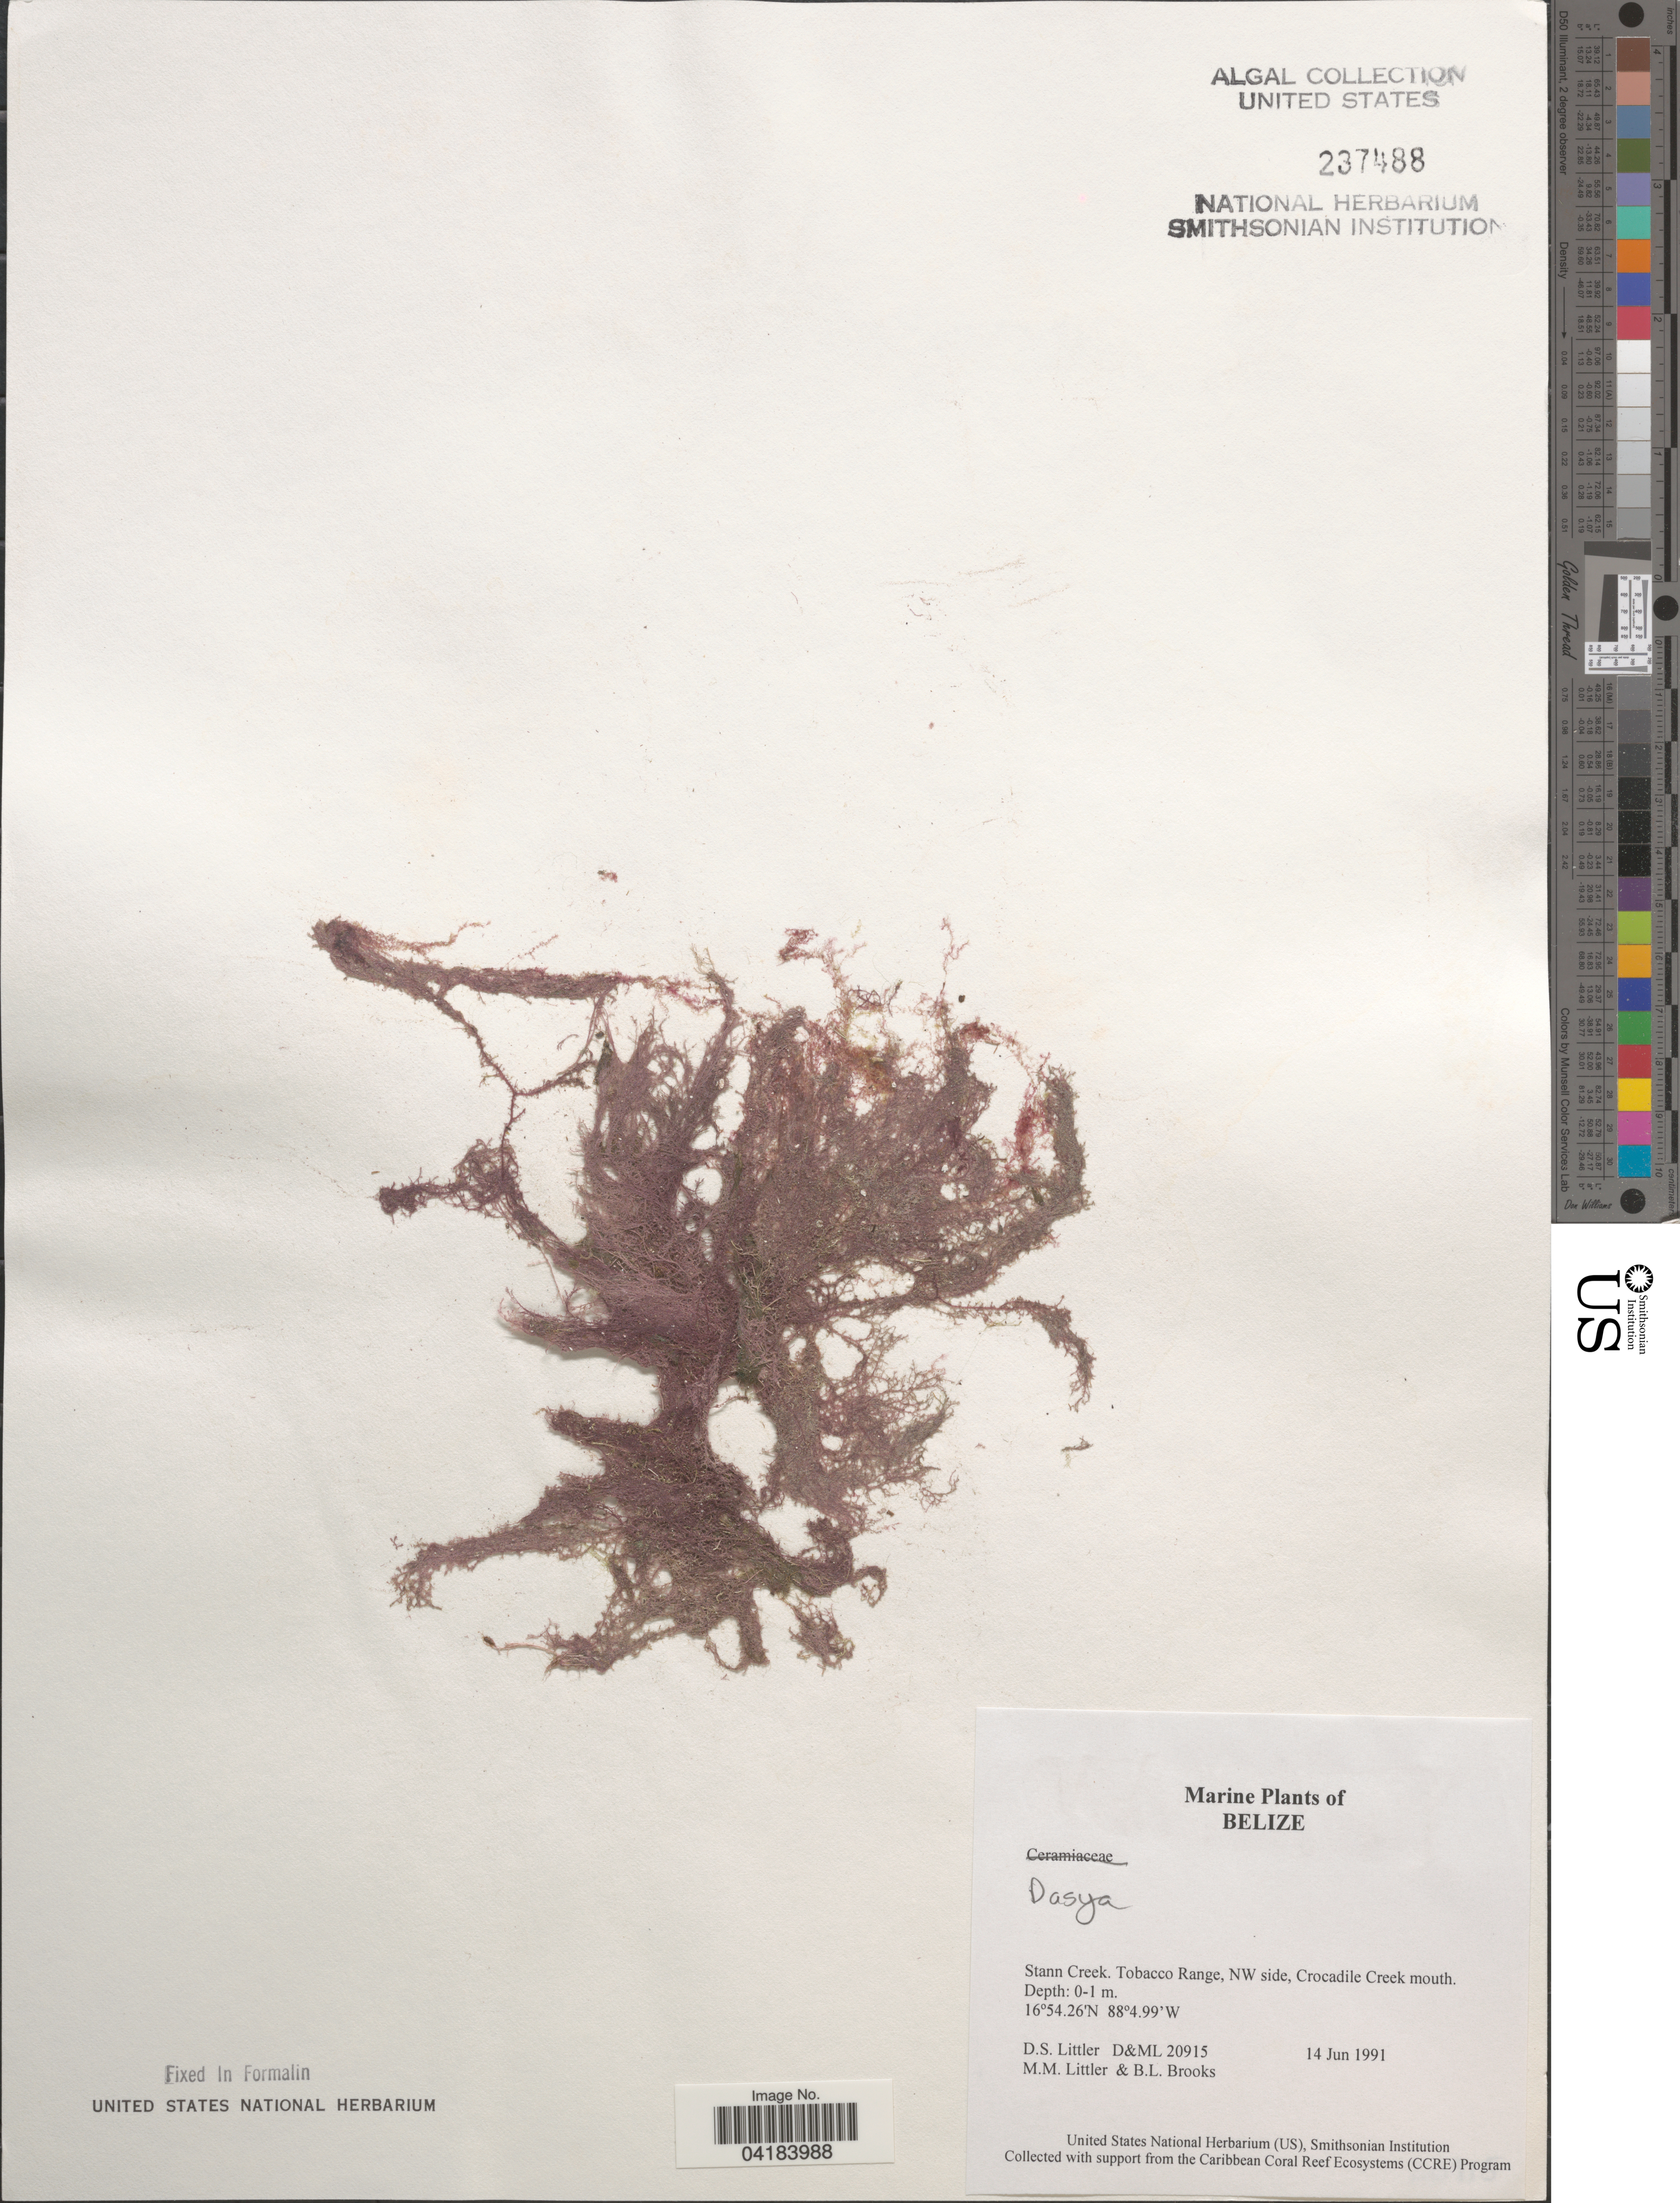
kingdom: Plantae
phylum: Rhodophyta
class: Florideophyceae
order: Ceramiales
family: Dasyaceae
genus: Dasya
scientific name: Dasya sp.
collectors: D. S. Littler & B. Brooks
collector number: D&ML20915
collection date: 1991-06-14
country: Belize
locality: Stann Creek. Tobacco Range, NW side, Crocadile Creek mouth.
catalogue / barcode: US 237488